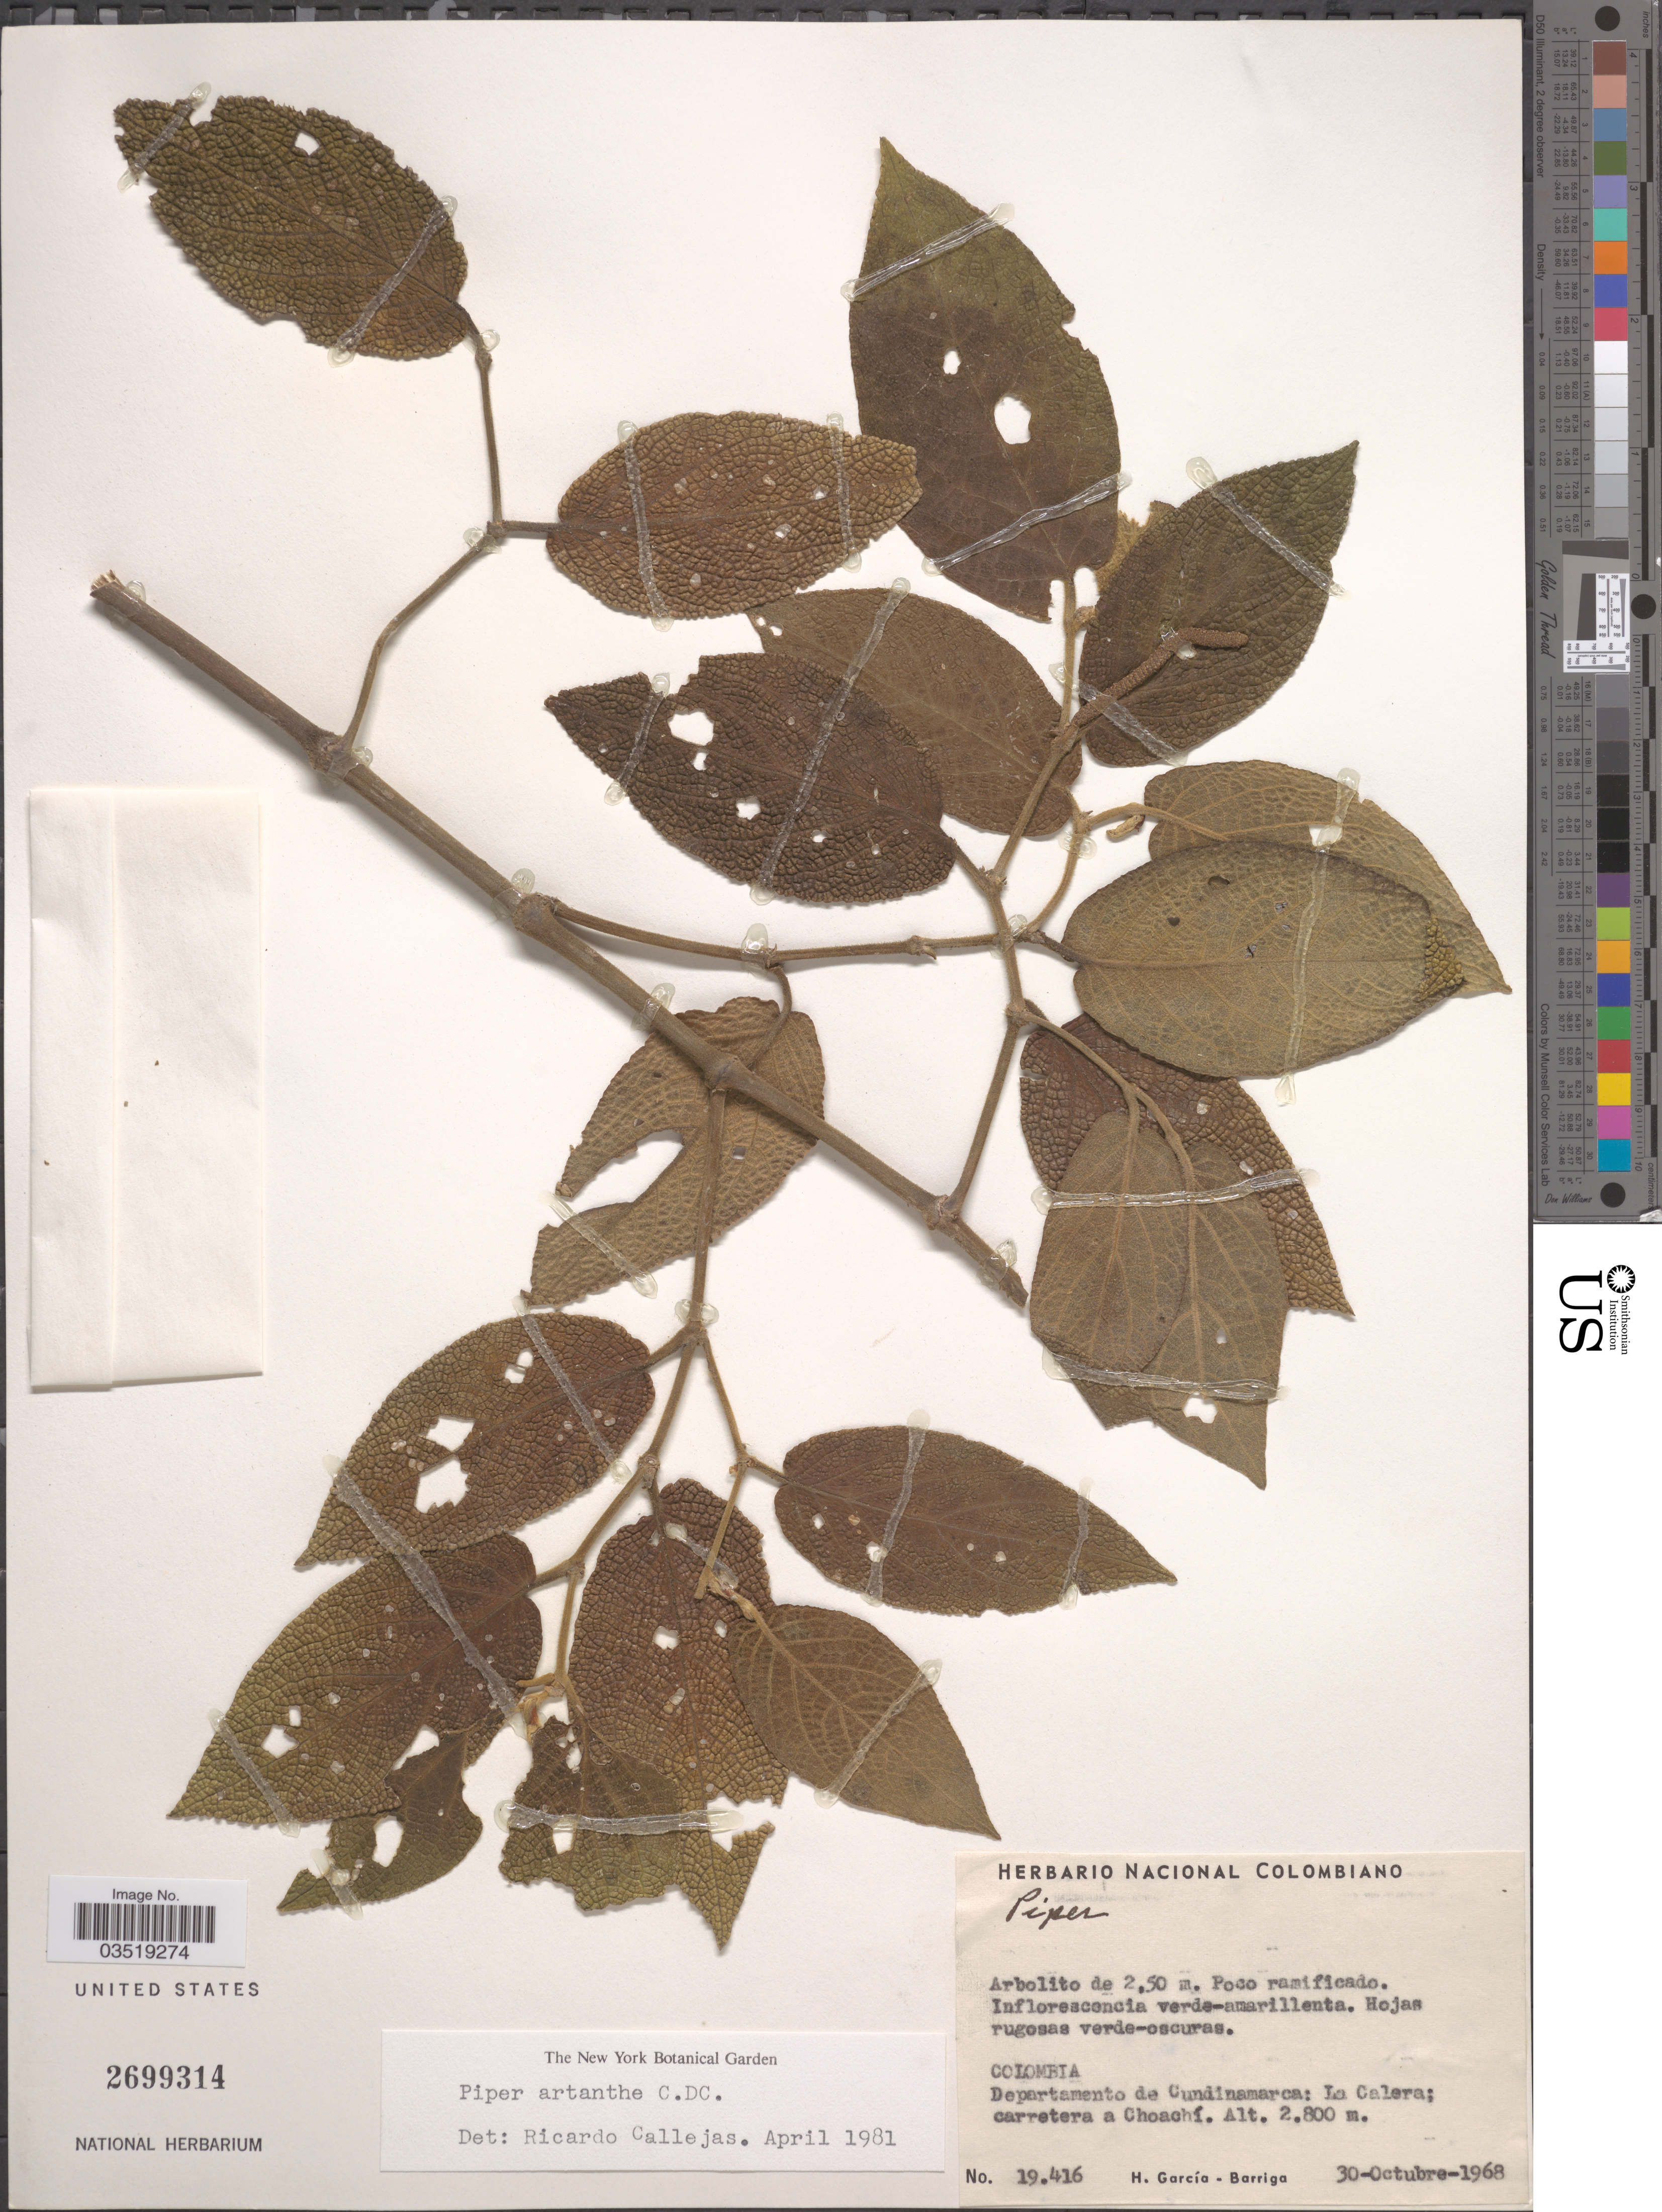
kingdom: Plantae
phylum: Tracheophyta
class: Magnoliopsida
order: Piperales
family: Piperaceae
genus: Piper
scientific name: Piper artanthe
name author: C. DC.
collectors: H. García Barriga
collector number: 19416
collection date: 1968-10-30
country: Colombia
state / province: Cundinamarca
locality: Departamento de Cundinamarca: La Calera; carretera a Choachí.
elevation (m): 2800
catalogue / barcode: US 2699314